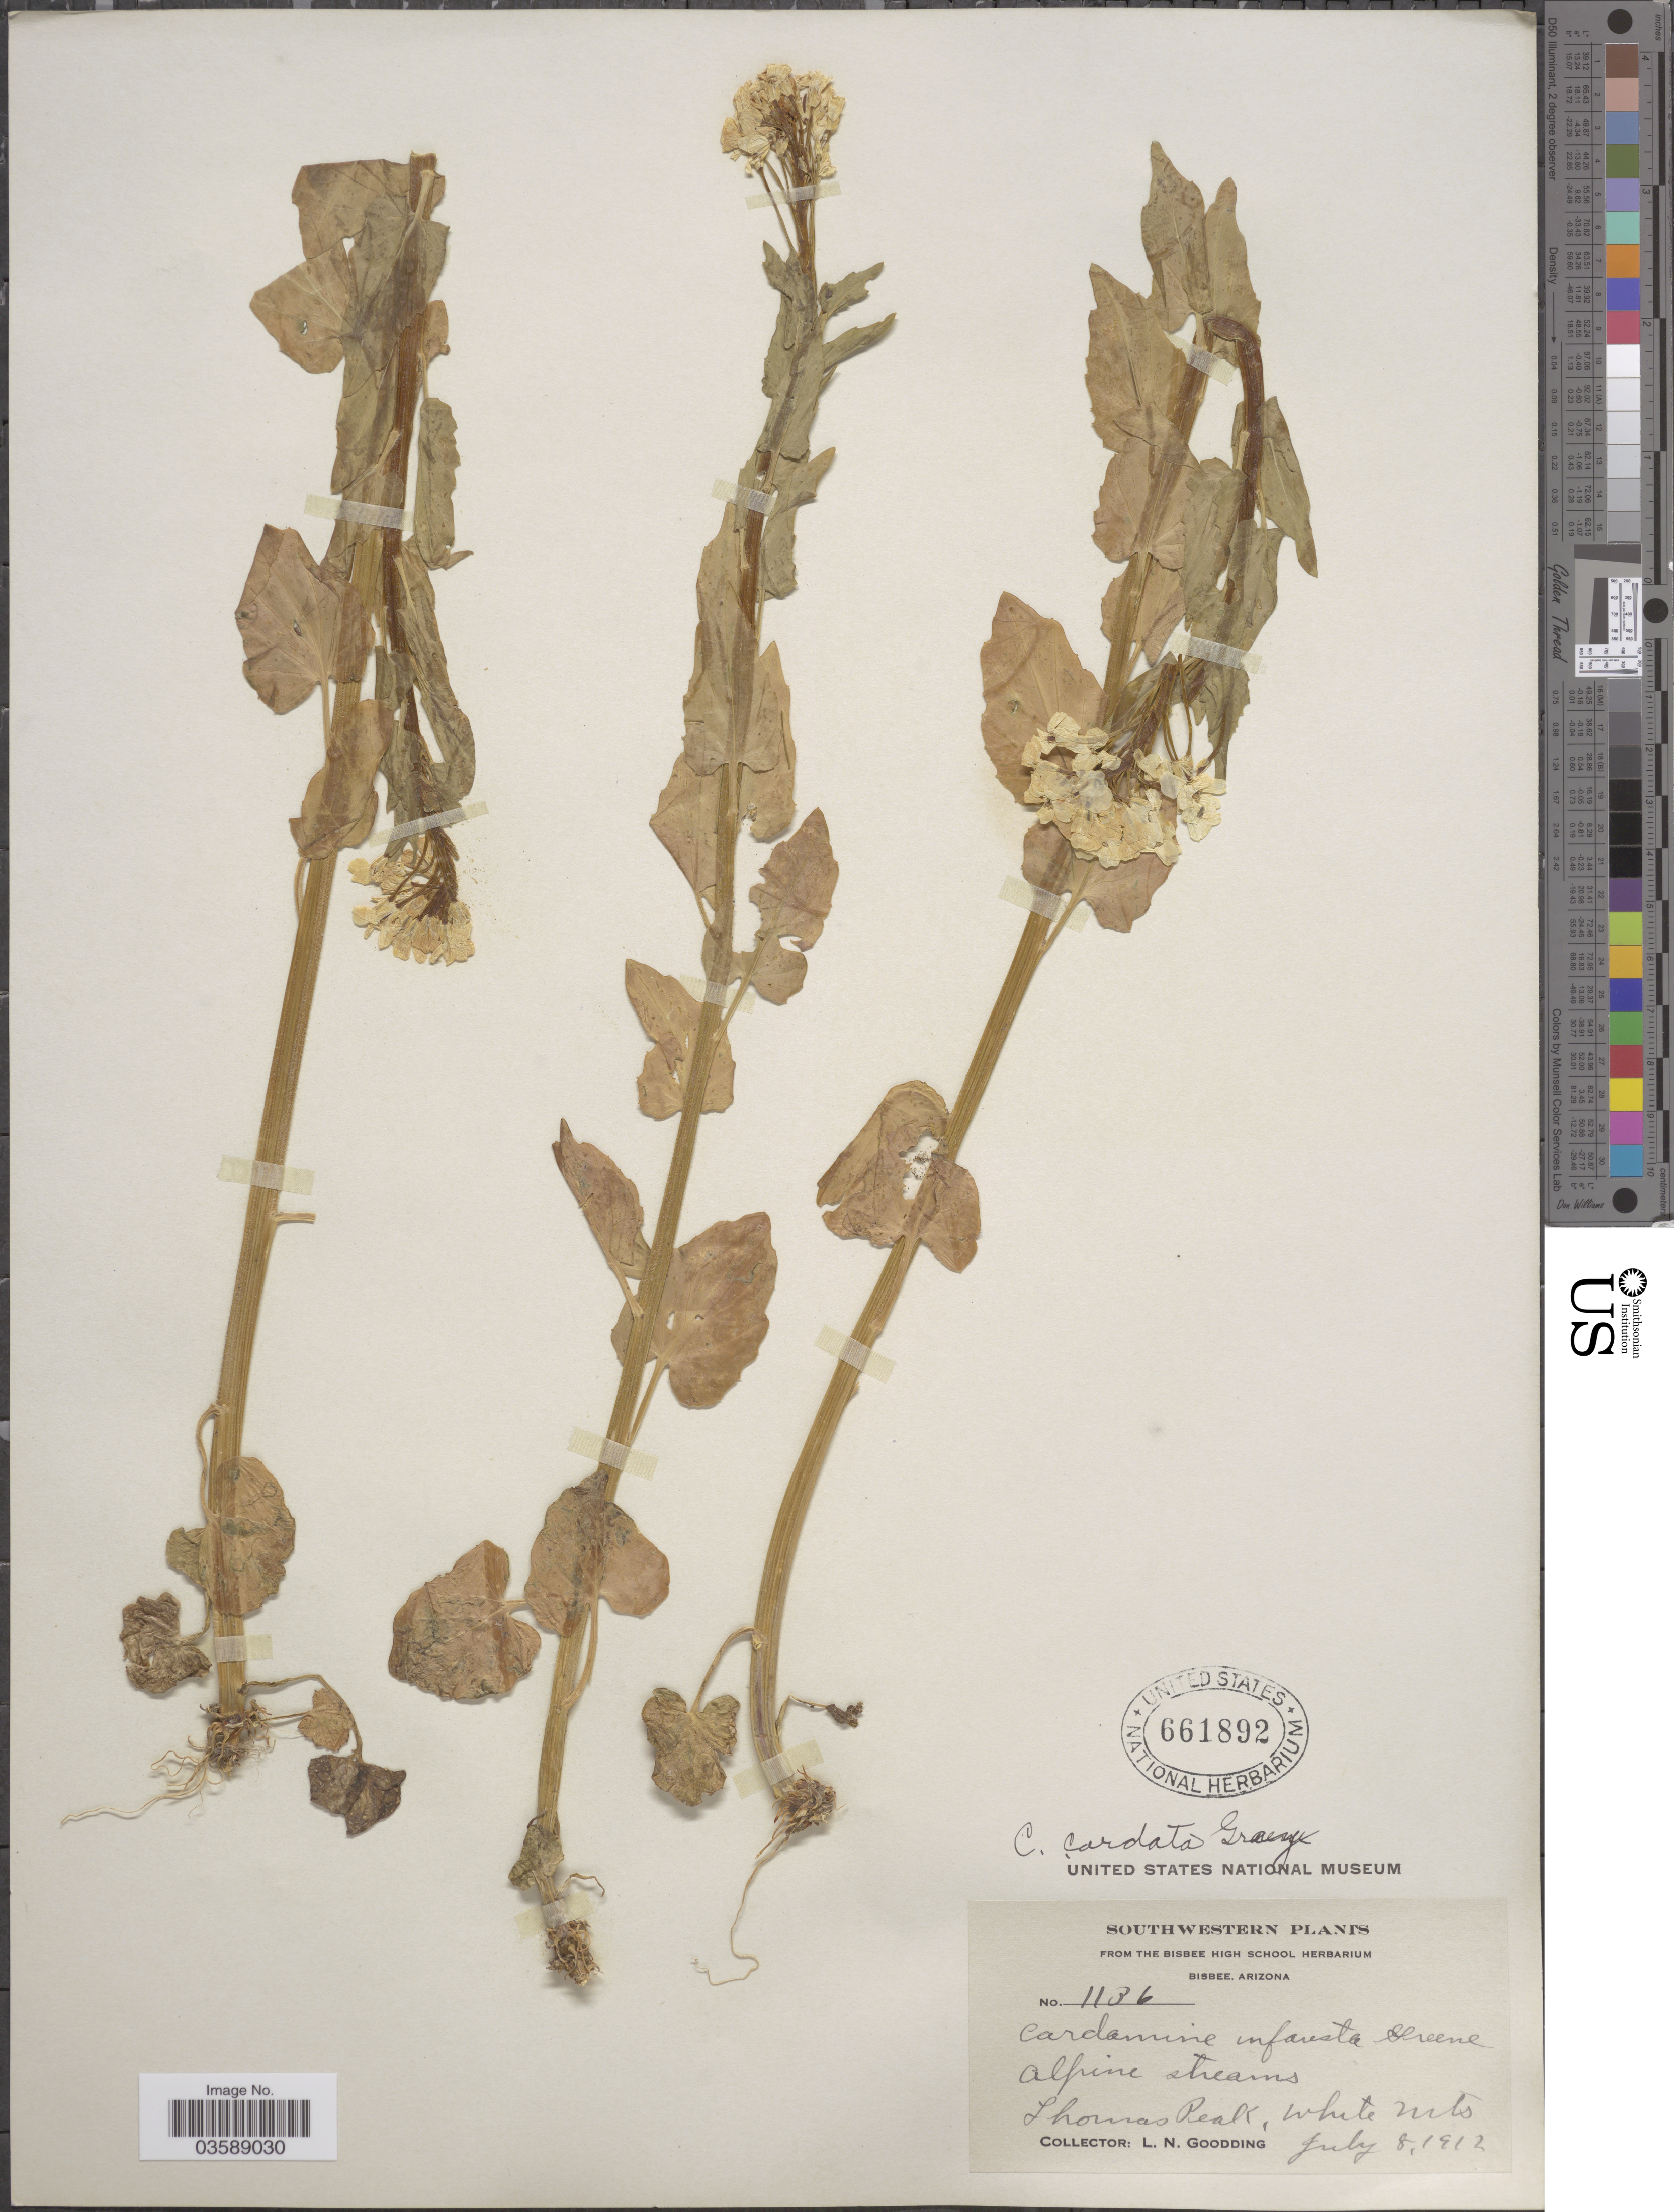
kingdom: Plantae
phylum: Tracheophyta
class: Magnoliopsida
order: Brassicales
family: Brassicaceae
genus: Cardamine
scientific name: Cardamine cordifolia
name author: A. Gray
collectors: L. N. Goodding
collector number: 1136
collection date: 1912-07-08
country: United States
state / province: Arizona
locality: Southwestern. Alpine streams. Thomas Peak, White Mts.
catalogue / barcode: US 661892